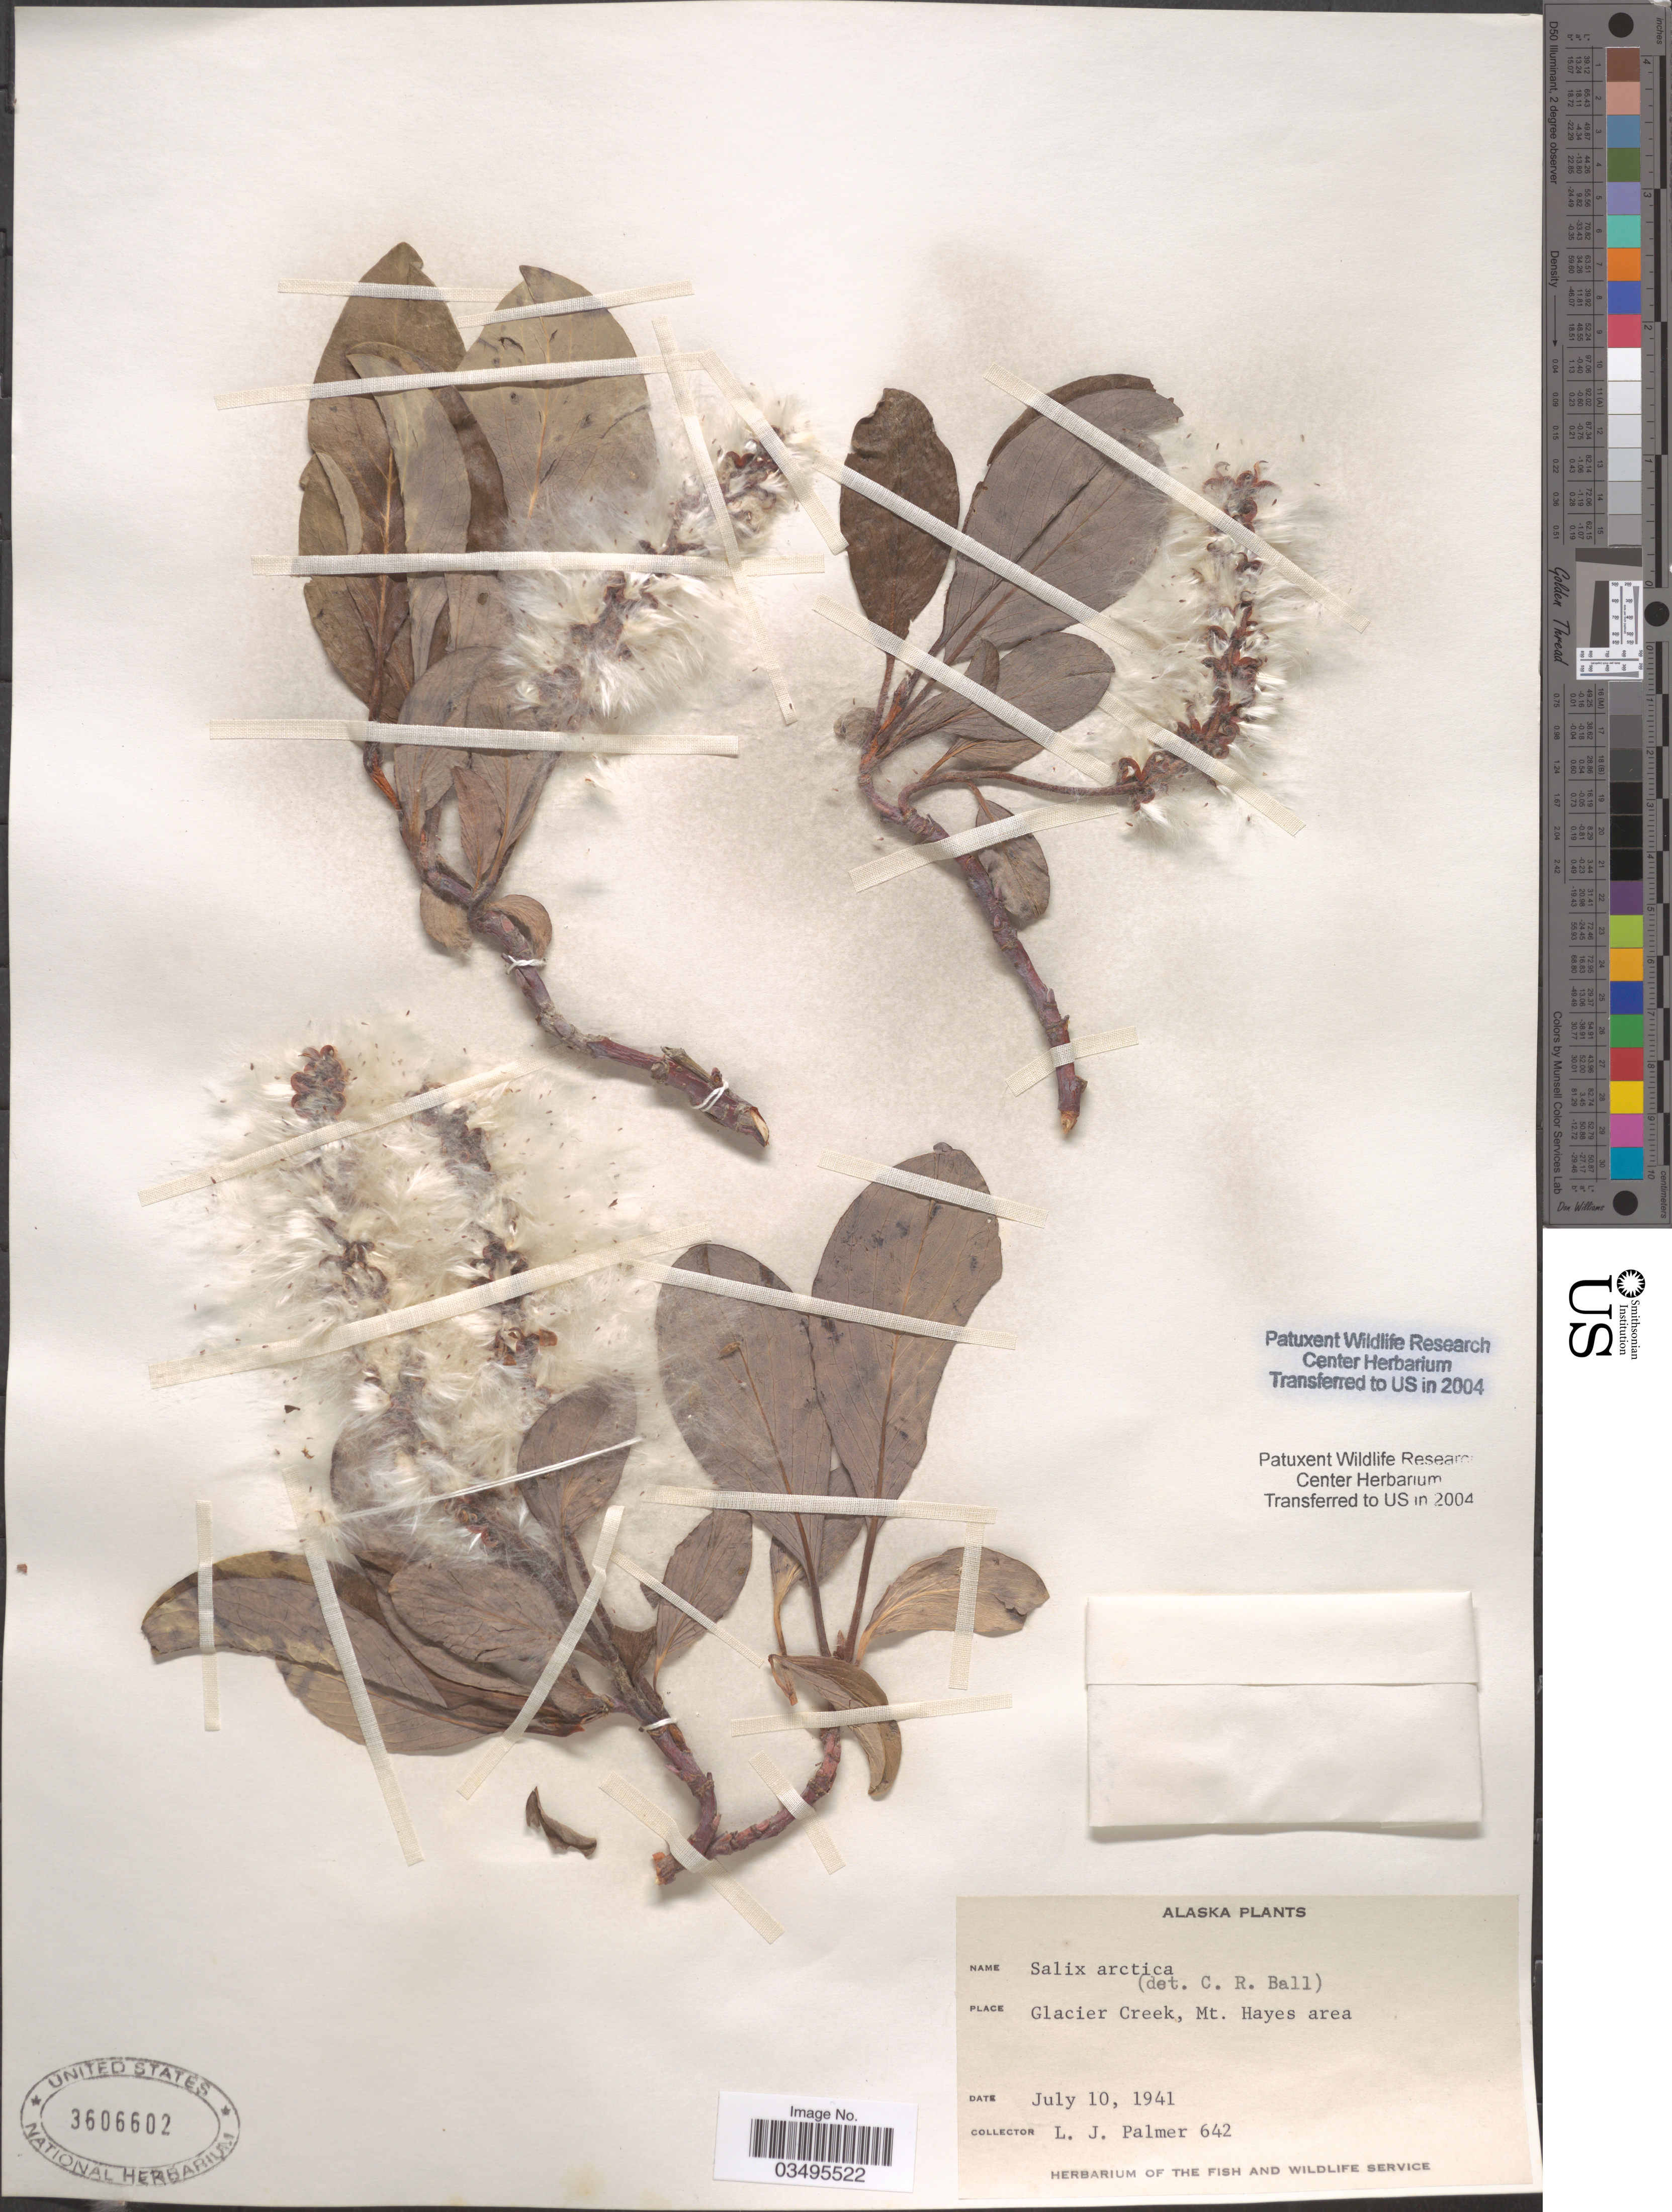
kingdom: Plantae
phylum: Tracheophyta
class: Magnoliopsida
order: Malpighiales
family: Salicaceae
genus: Salix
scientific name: Salix arctica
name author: Pall.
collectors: L. J. Palmer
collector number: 642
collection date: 1941-07-10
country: United States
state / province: Alaska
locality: Glacier Creek, Mt. Hayes area.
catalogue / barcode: US 3606602